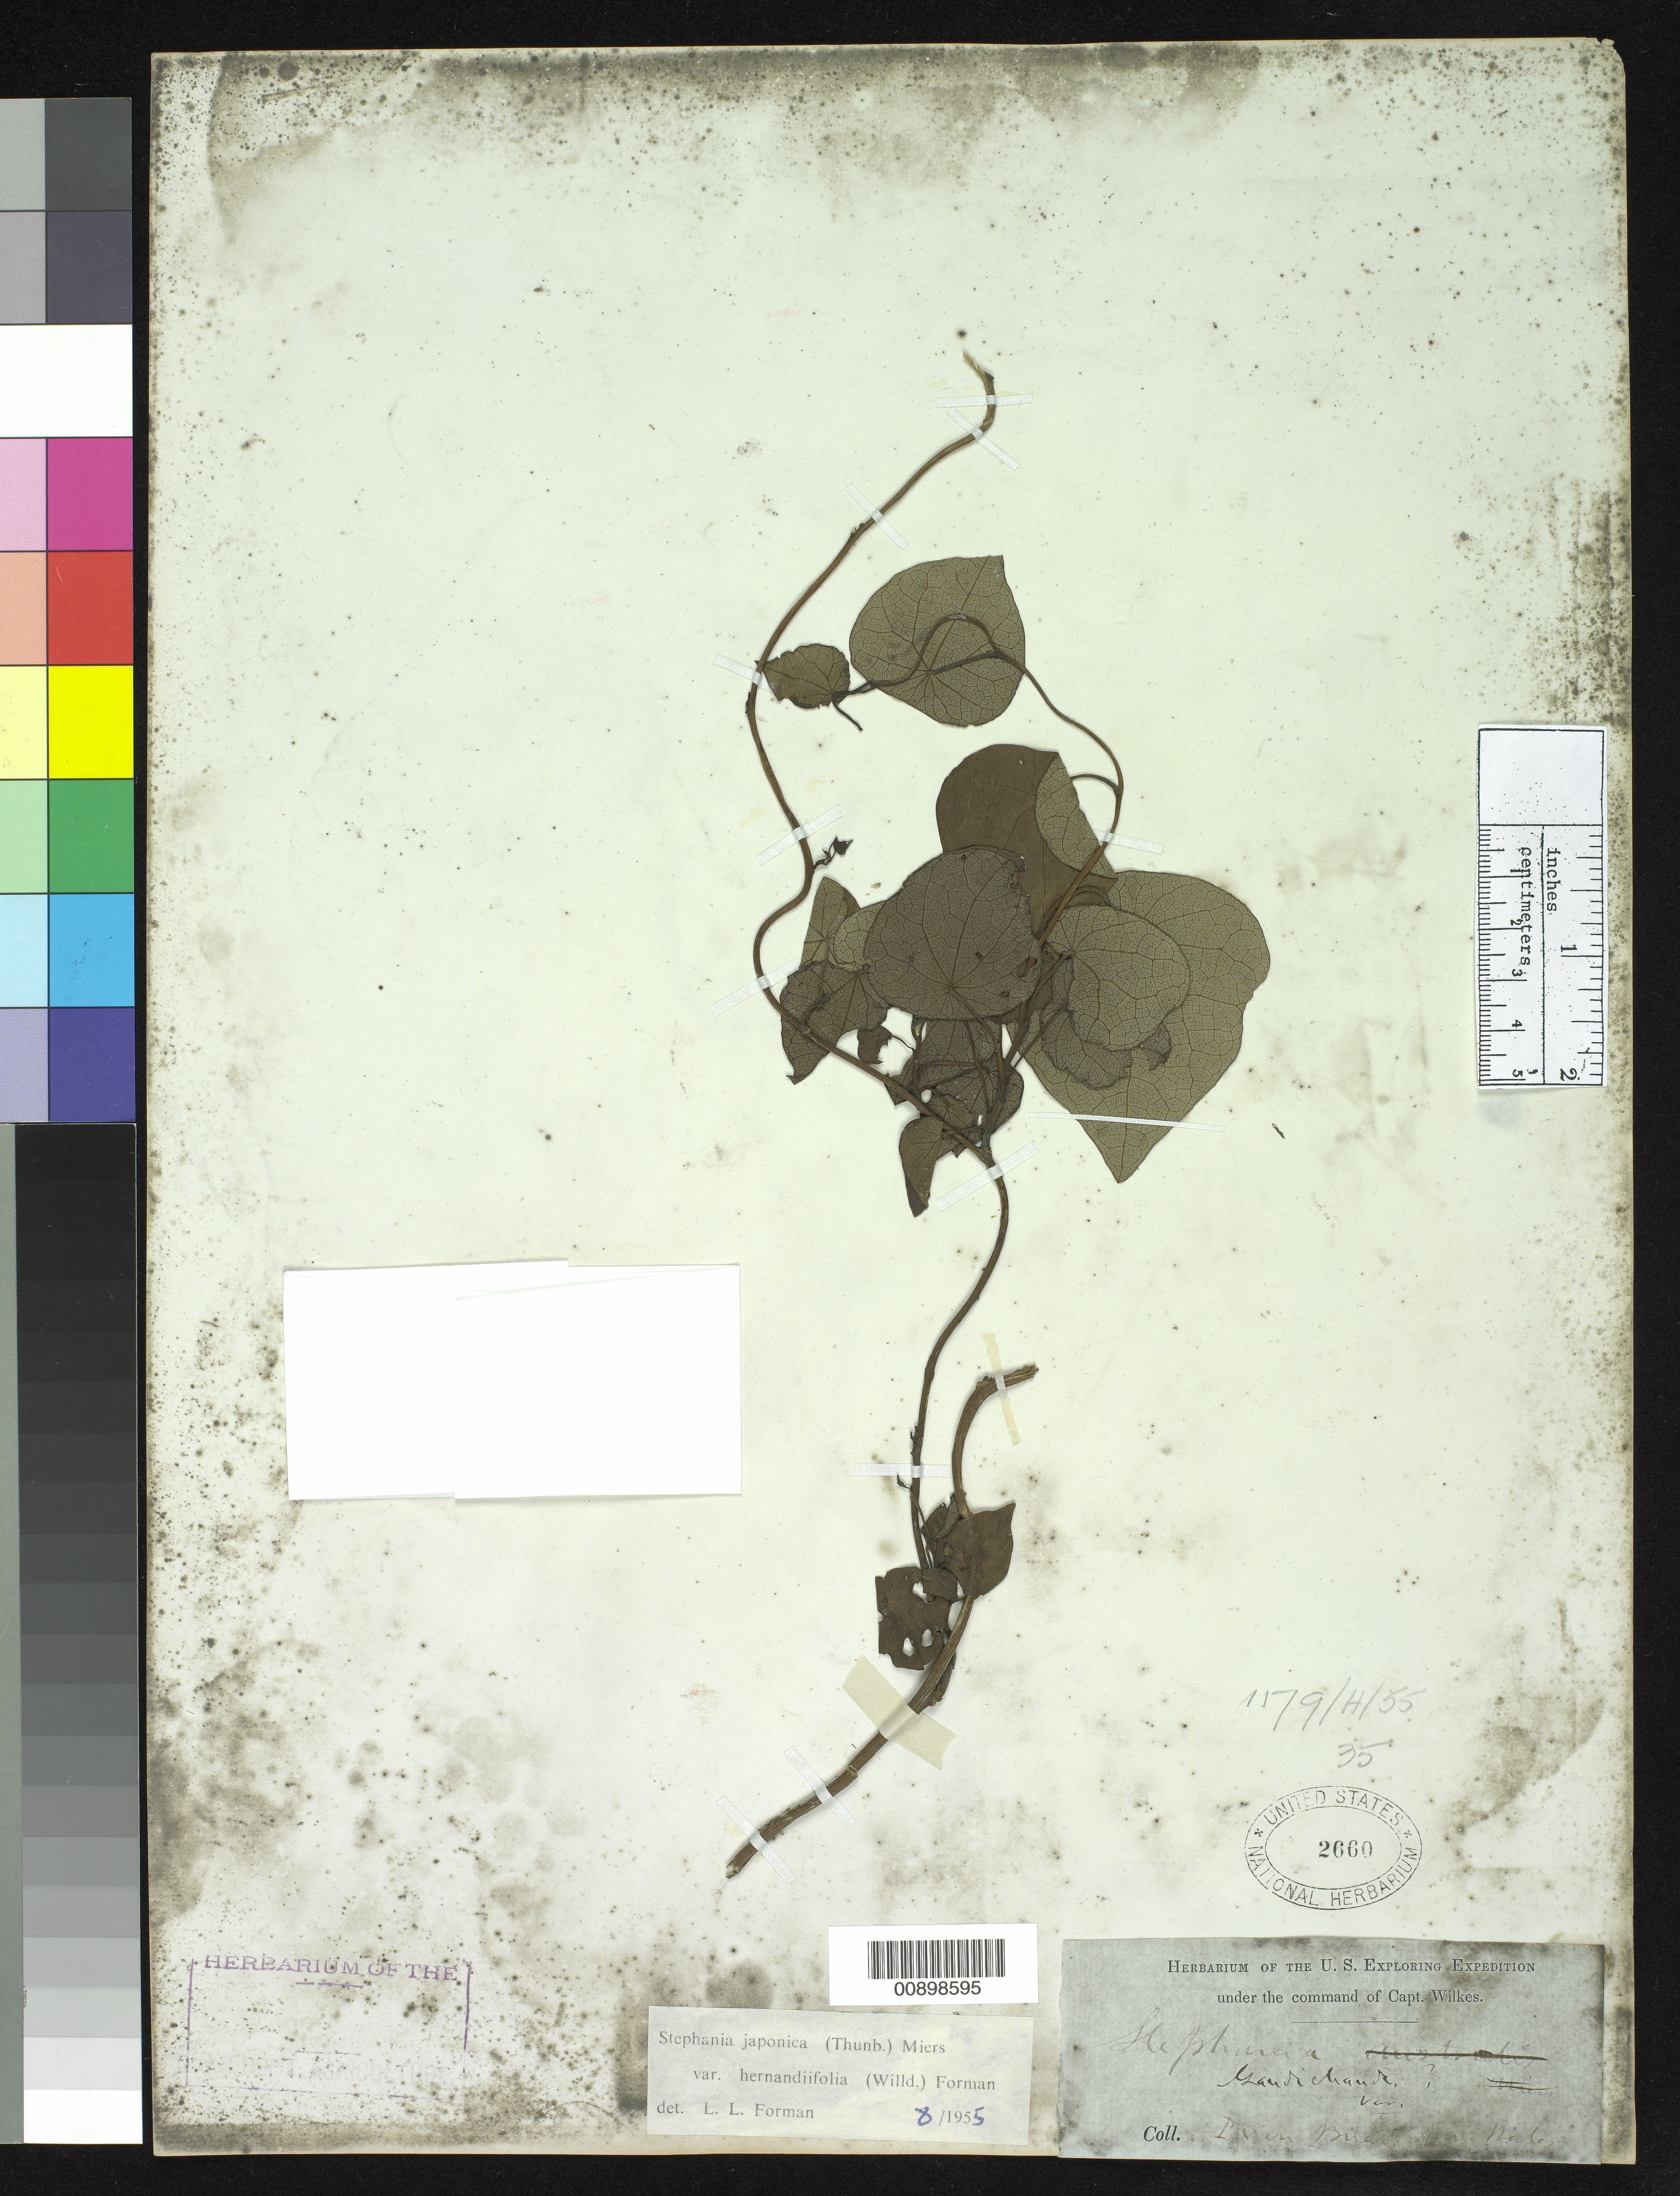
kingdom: Plantae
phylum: Tracheophyta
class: Magnoliopsida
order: Ranunculales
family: Menispermaceae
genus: Stephania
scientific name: Stephania hernandiifolia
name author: (Willd.) Walp.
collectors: Wilkes Explor. Exped.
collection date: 1838/1842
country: Australia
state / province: New South Wales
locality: Puen Buen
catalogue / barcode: US 2660